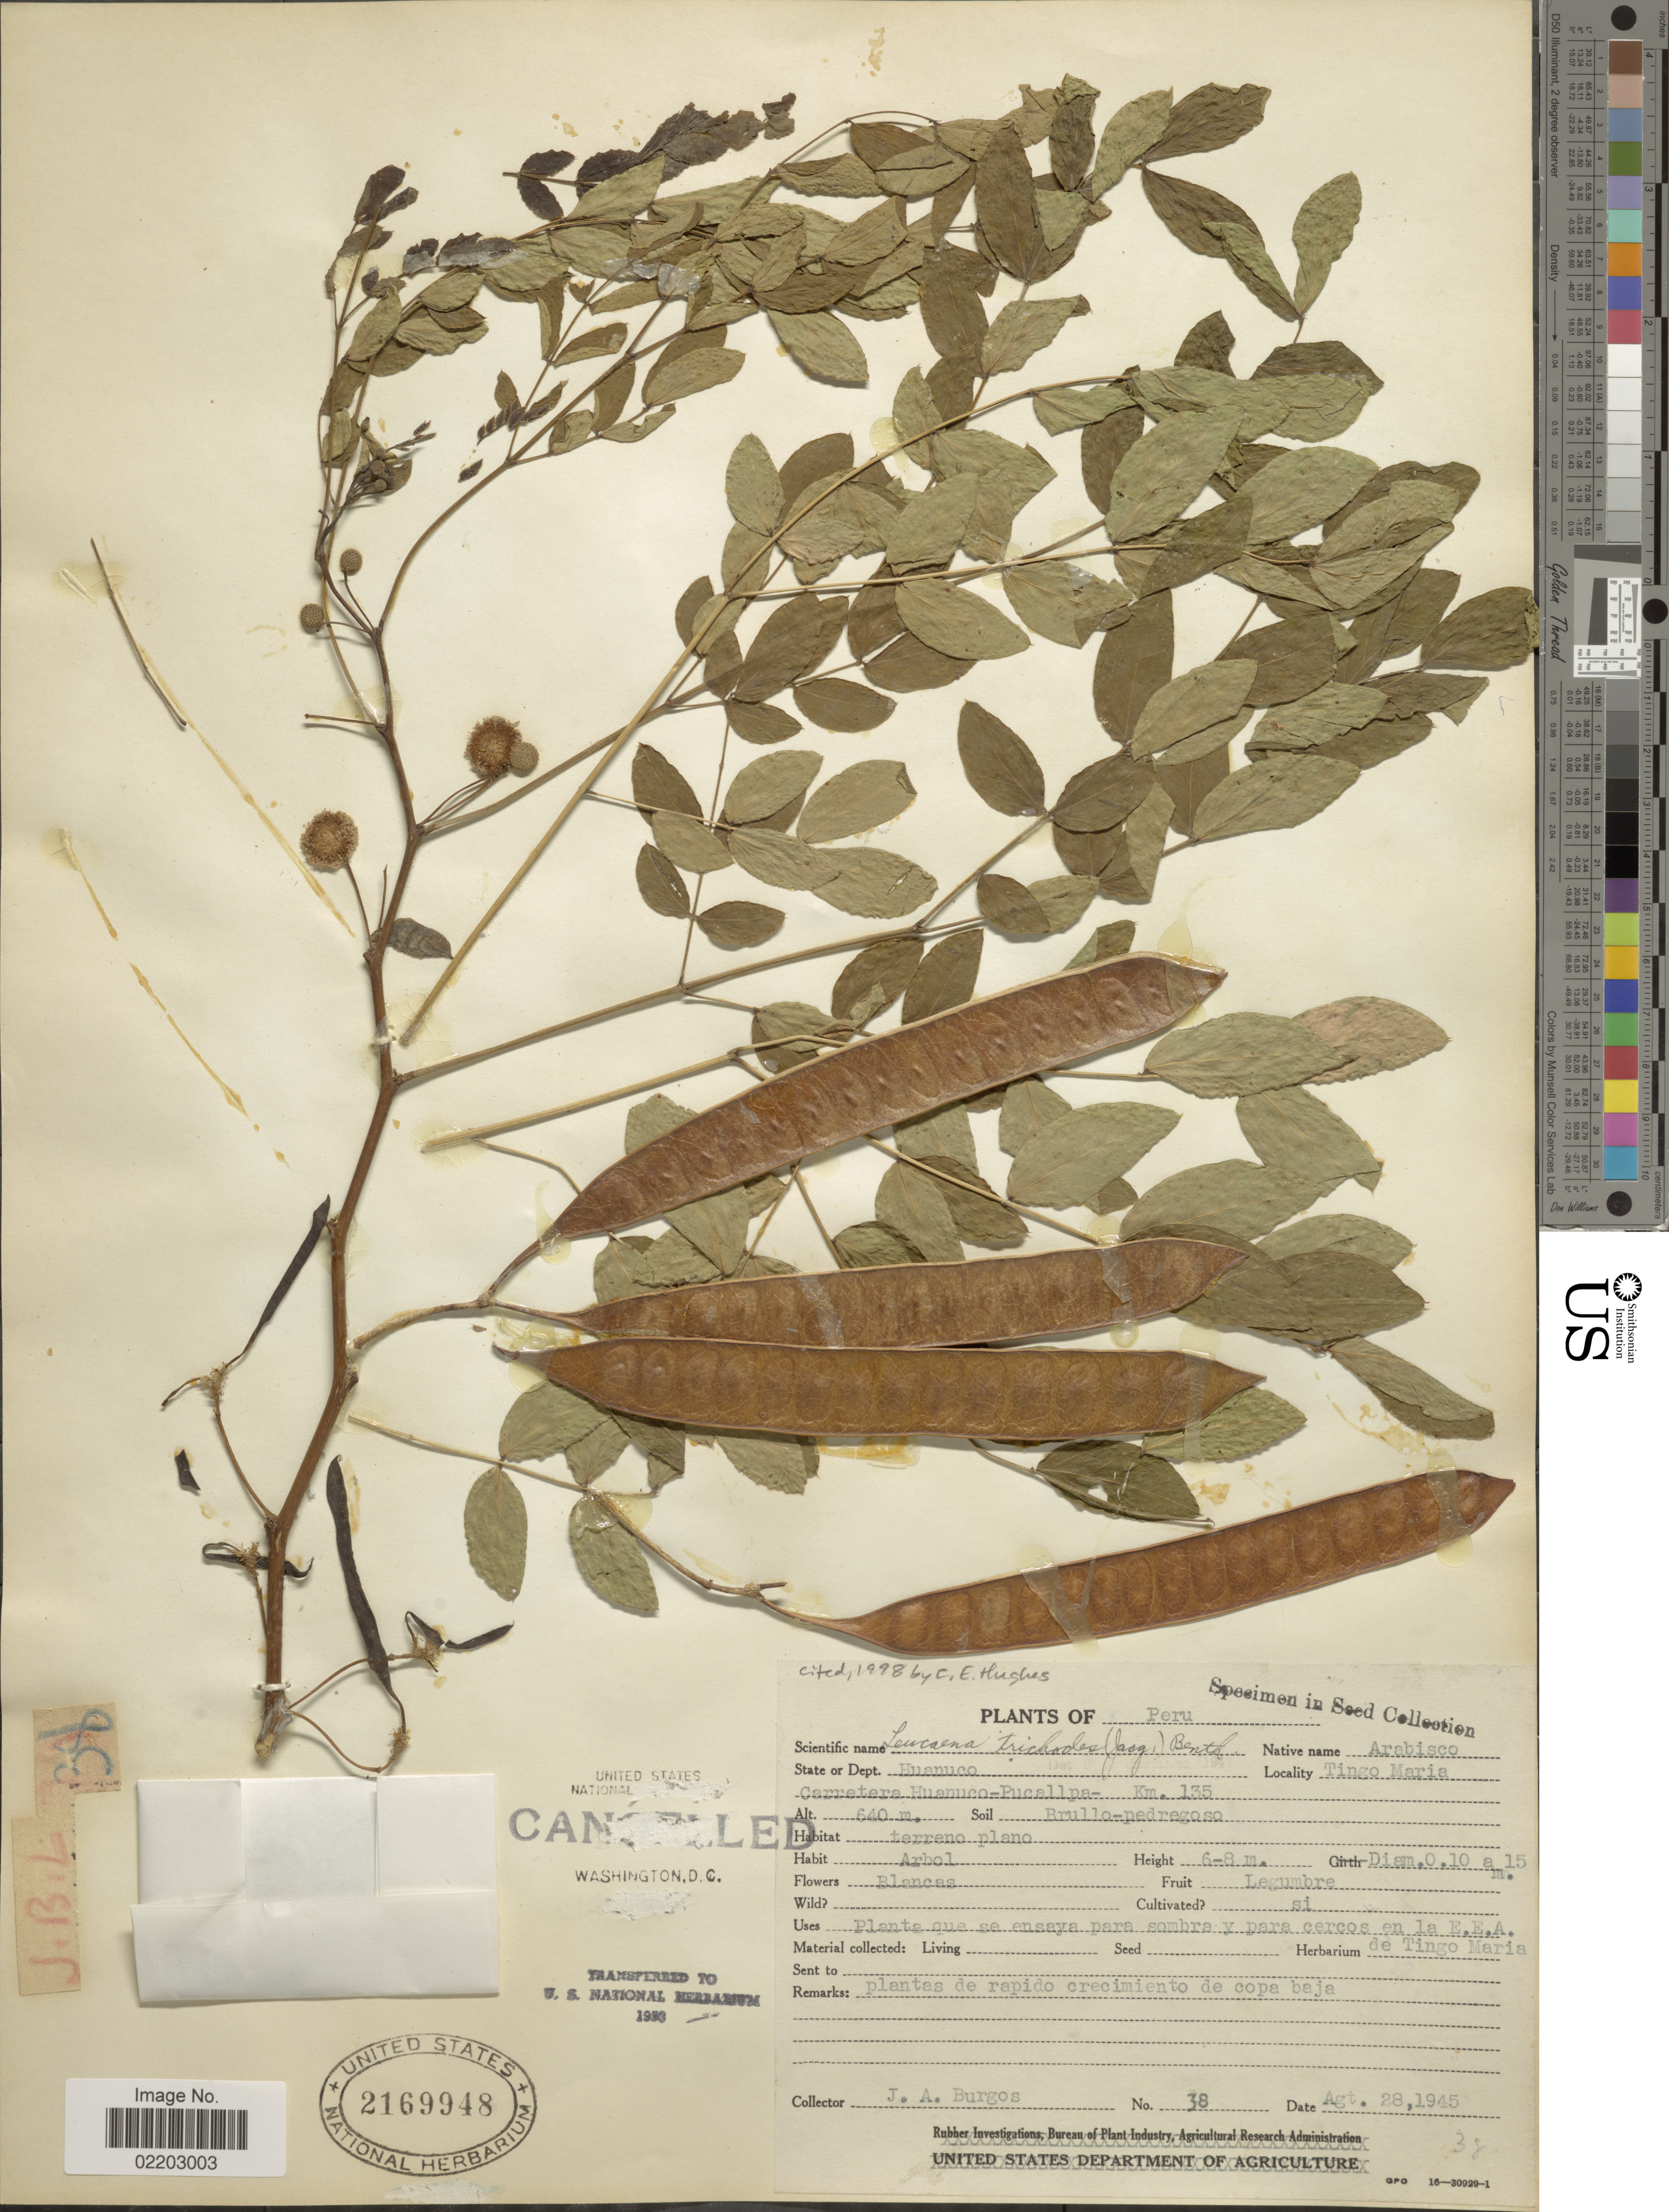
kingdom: Plantae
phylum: Tracheophyta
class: Magnoliopsida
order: Fabales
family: Fabaceae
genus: Leucaena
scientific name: Leucaena trichodes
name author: (Jacq.) Benth.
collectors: J. Burgos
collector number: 38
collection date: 1945-08-28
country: Peru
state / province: Huánuco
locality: State or Dept. Huanuco, Tingo Maria. Carretera Huanuco-Pucallpa - Km. 135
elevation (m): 640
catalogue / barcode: US 2169948